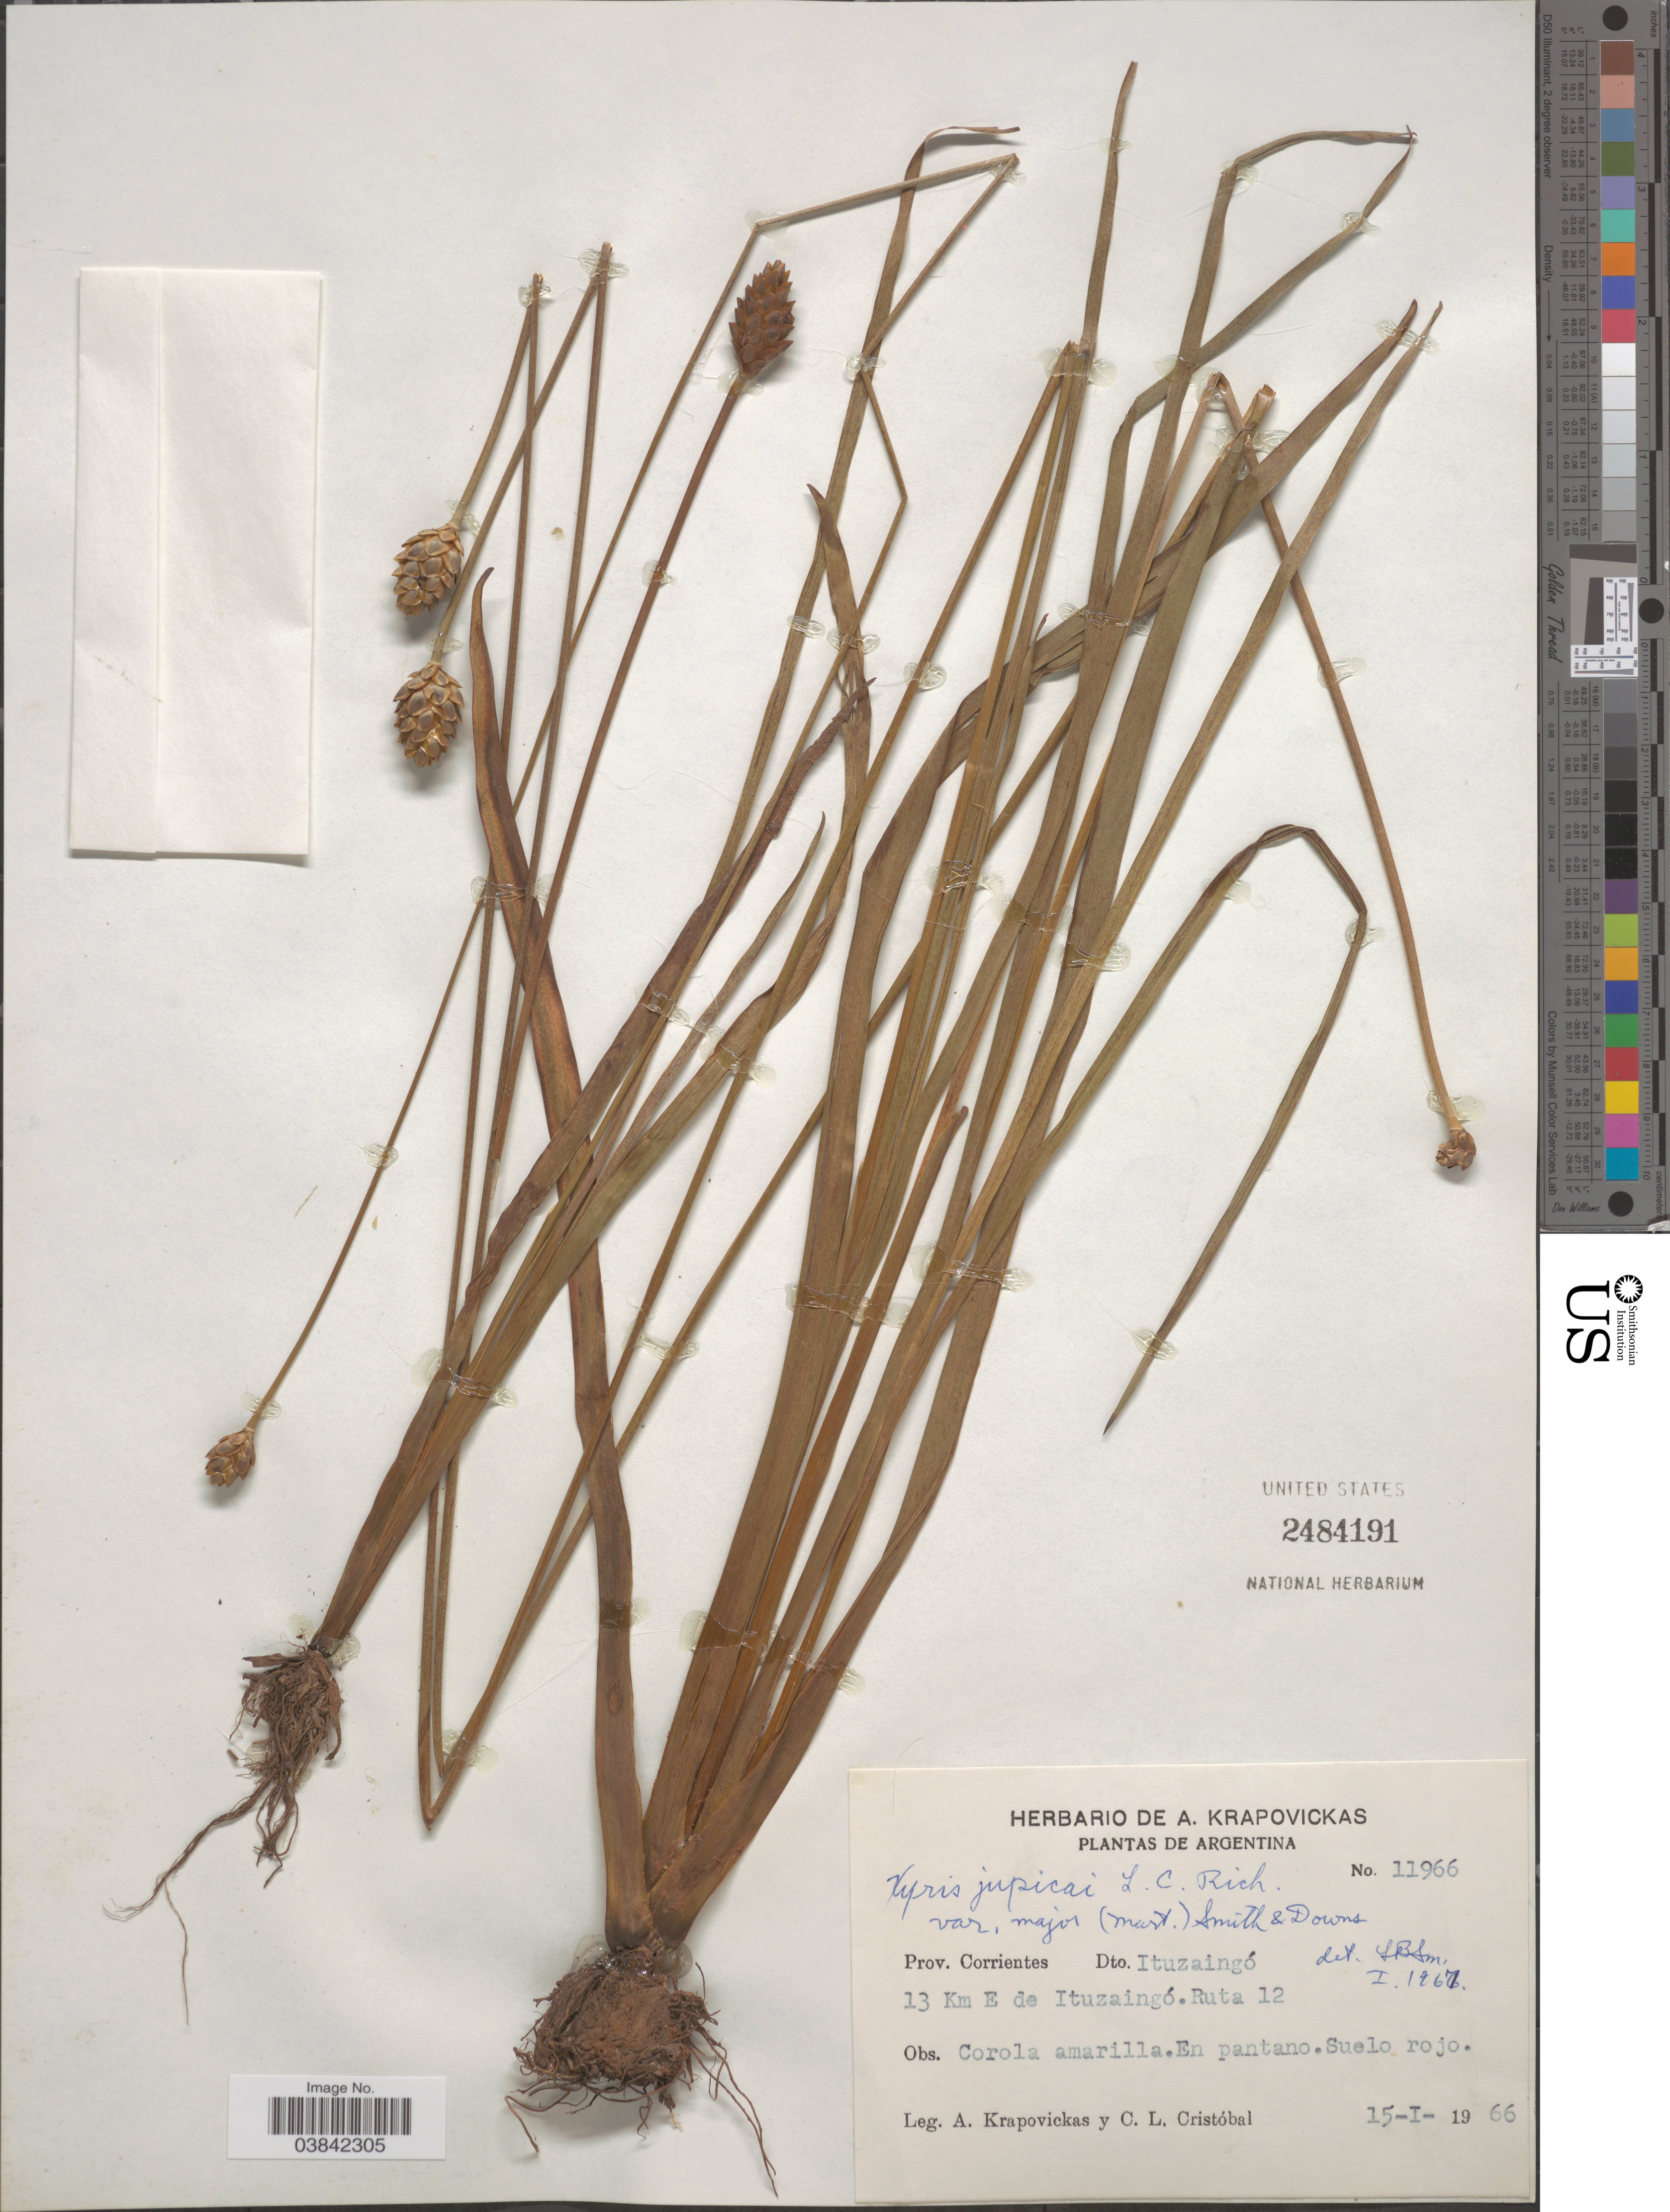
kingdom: Plantae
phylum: Tracheophyta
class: Liliopsida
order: Poales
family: Xyridaceae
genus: Xyris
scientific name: Xyris laxifolia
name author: Mart.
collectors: A. Krapovickas & C. L. Cristóbal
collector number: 11966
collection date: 1966-01-15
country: Argentina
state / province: Corrientes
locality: Dto. Ituzaingó. 13 Km E de Ituzaingó. Ruta 12.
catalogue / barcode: US 2484191